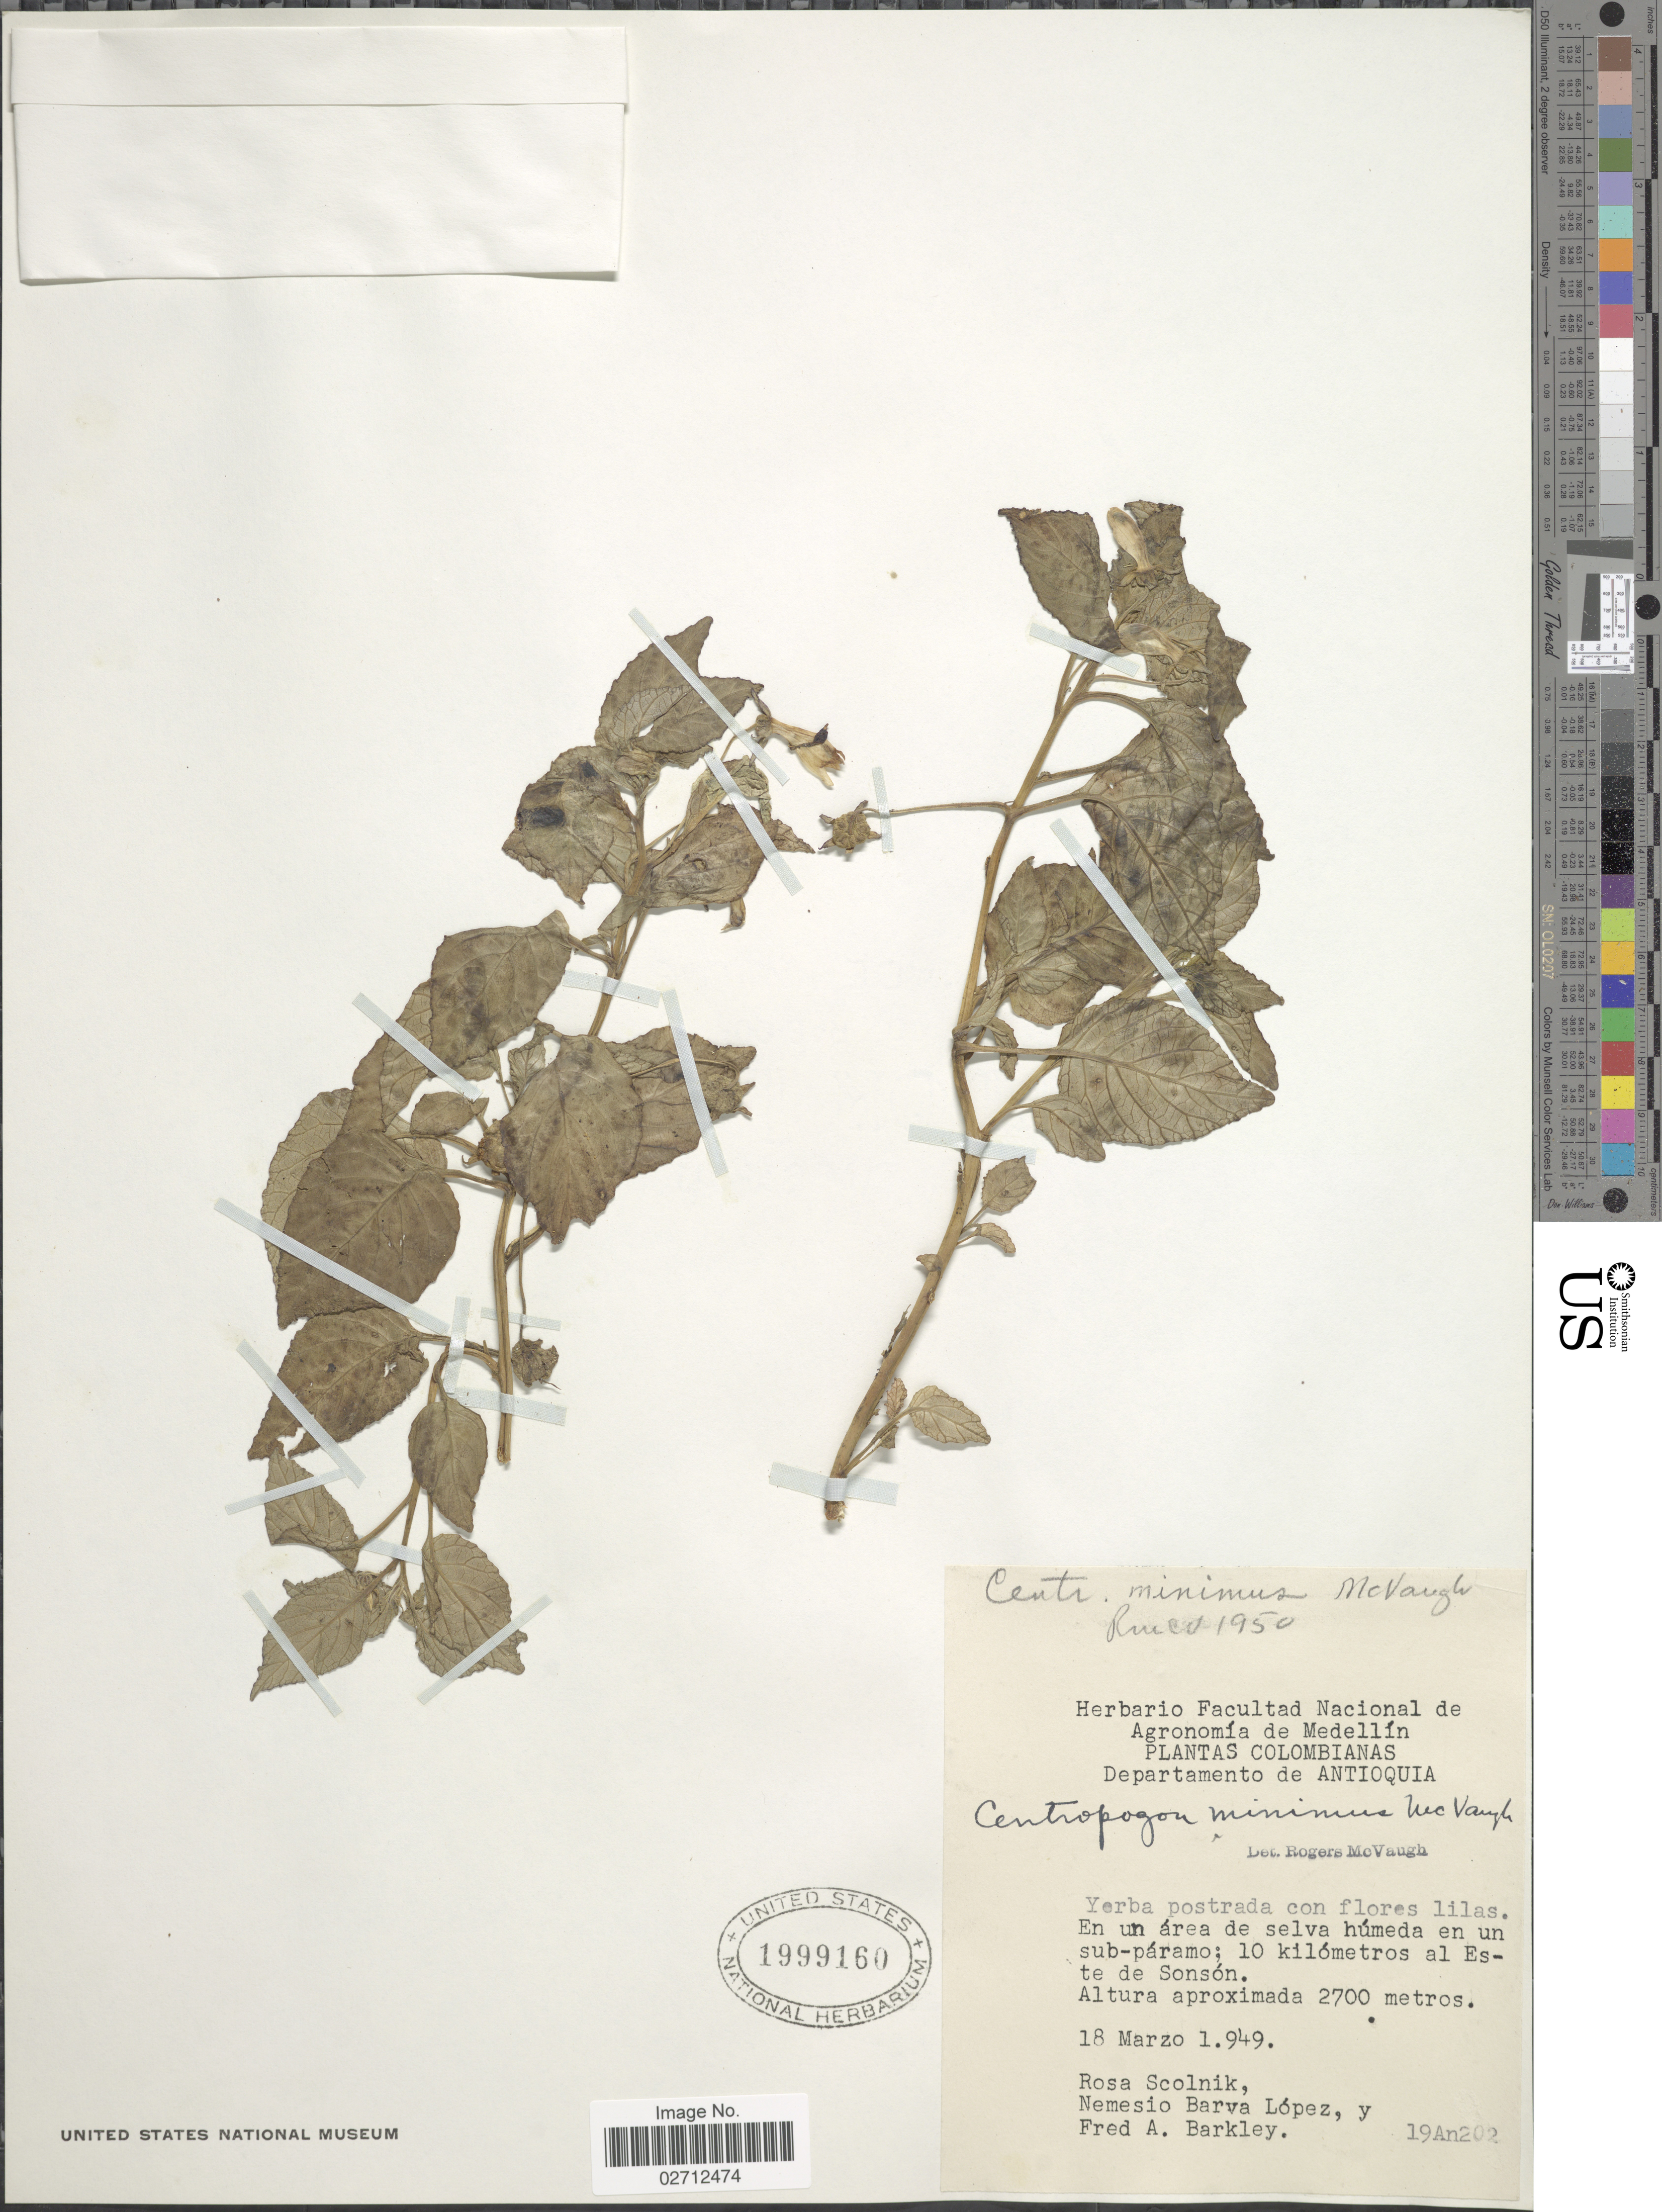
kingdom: Plantae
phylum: Tracheophyta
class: Magnoliopsida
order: Asterales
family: Campanulaceae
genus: Centropogon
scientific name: Centropogon minimus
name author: McVaugh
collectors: R. Scolnik, N. Lopez & F. A. Barkley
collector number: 19An202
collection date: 1949-03-18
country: Colombia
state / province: Antioquia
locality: Departamento de Antioquia, En un área de selva húmeda en un sub-páramo; 10 kilómetros al Este de Sonsón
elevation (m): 2700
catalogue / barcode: US 1999160